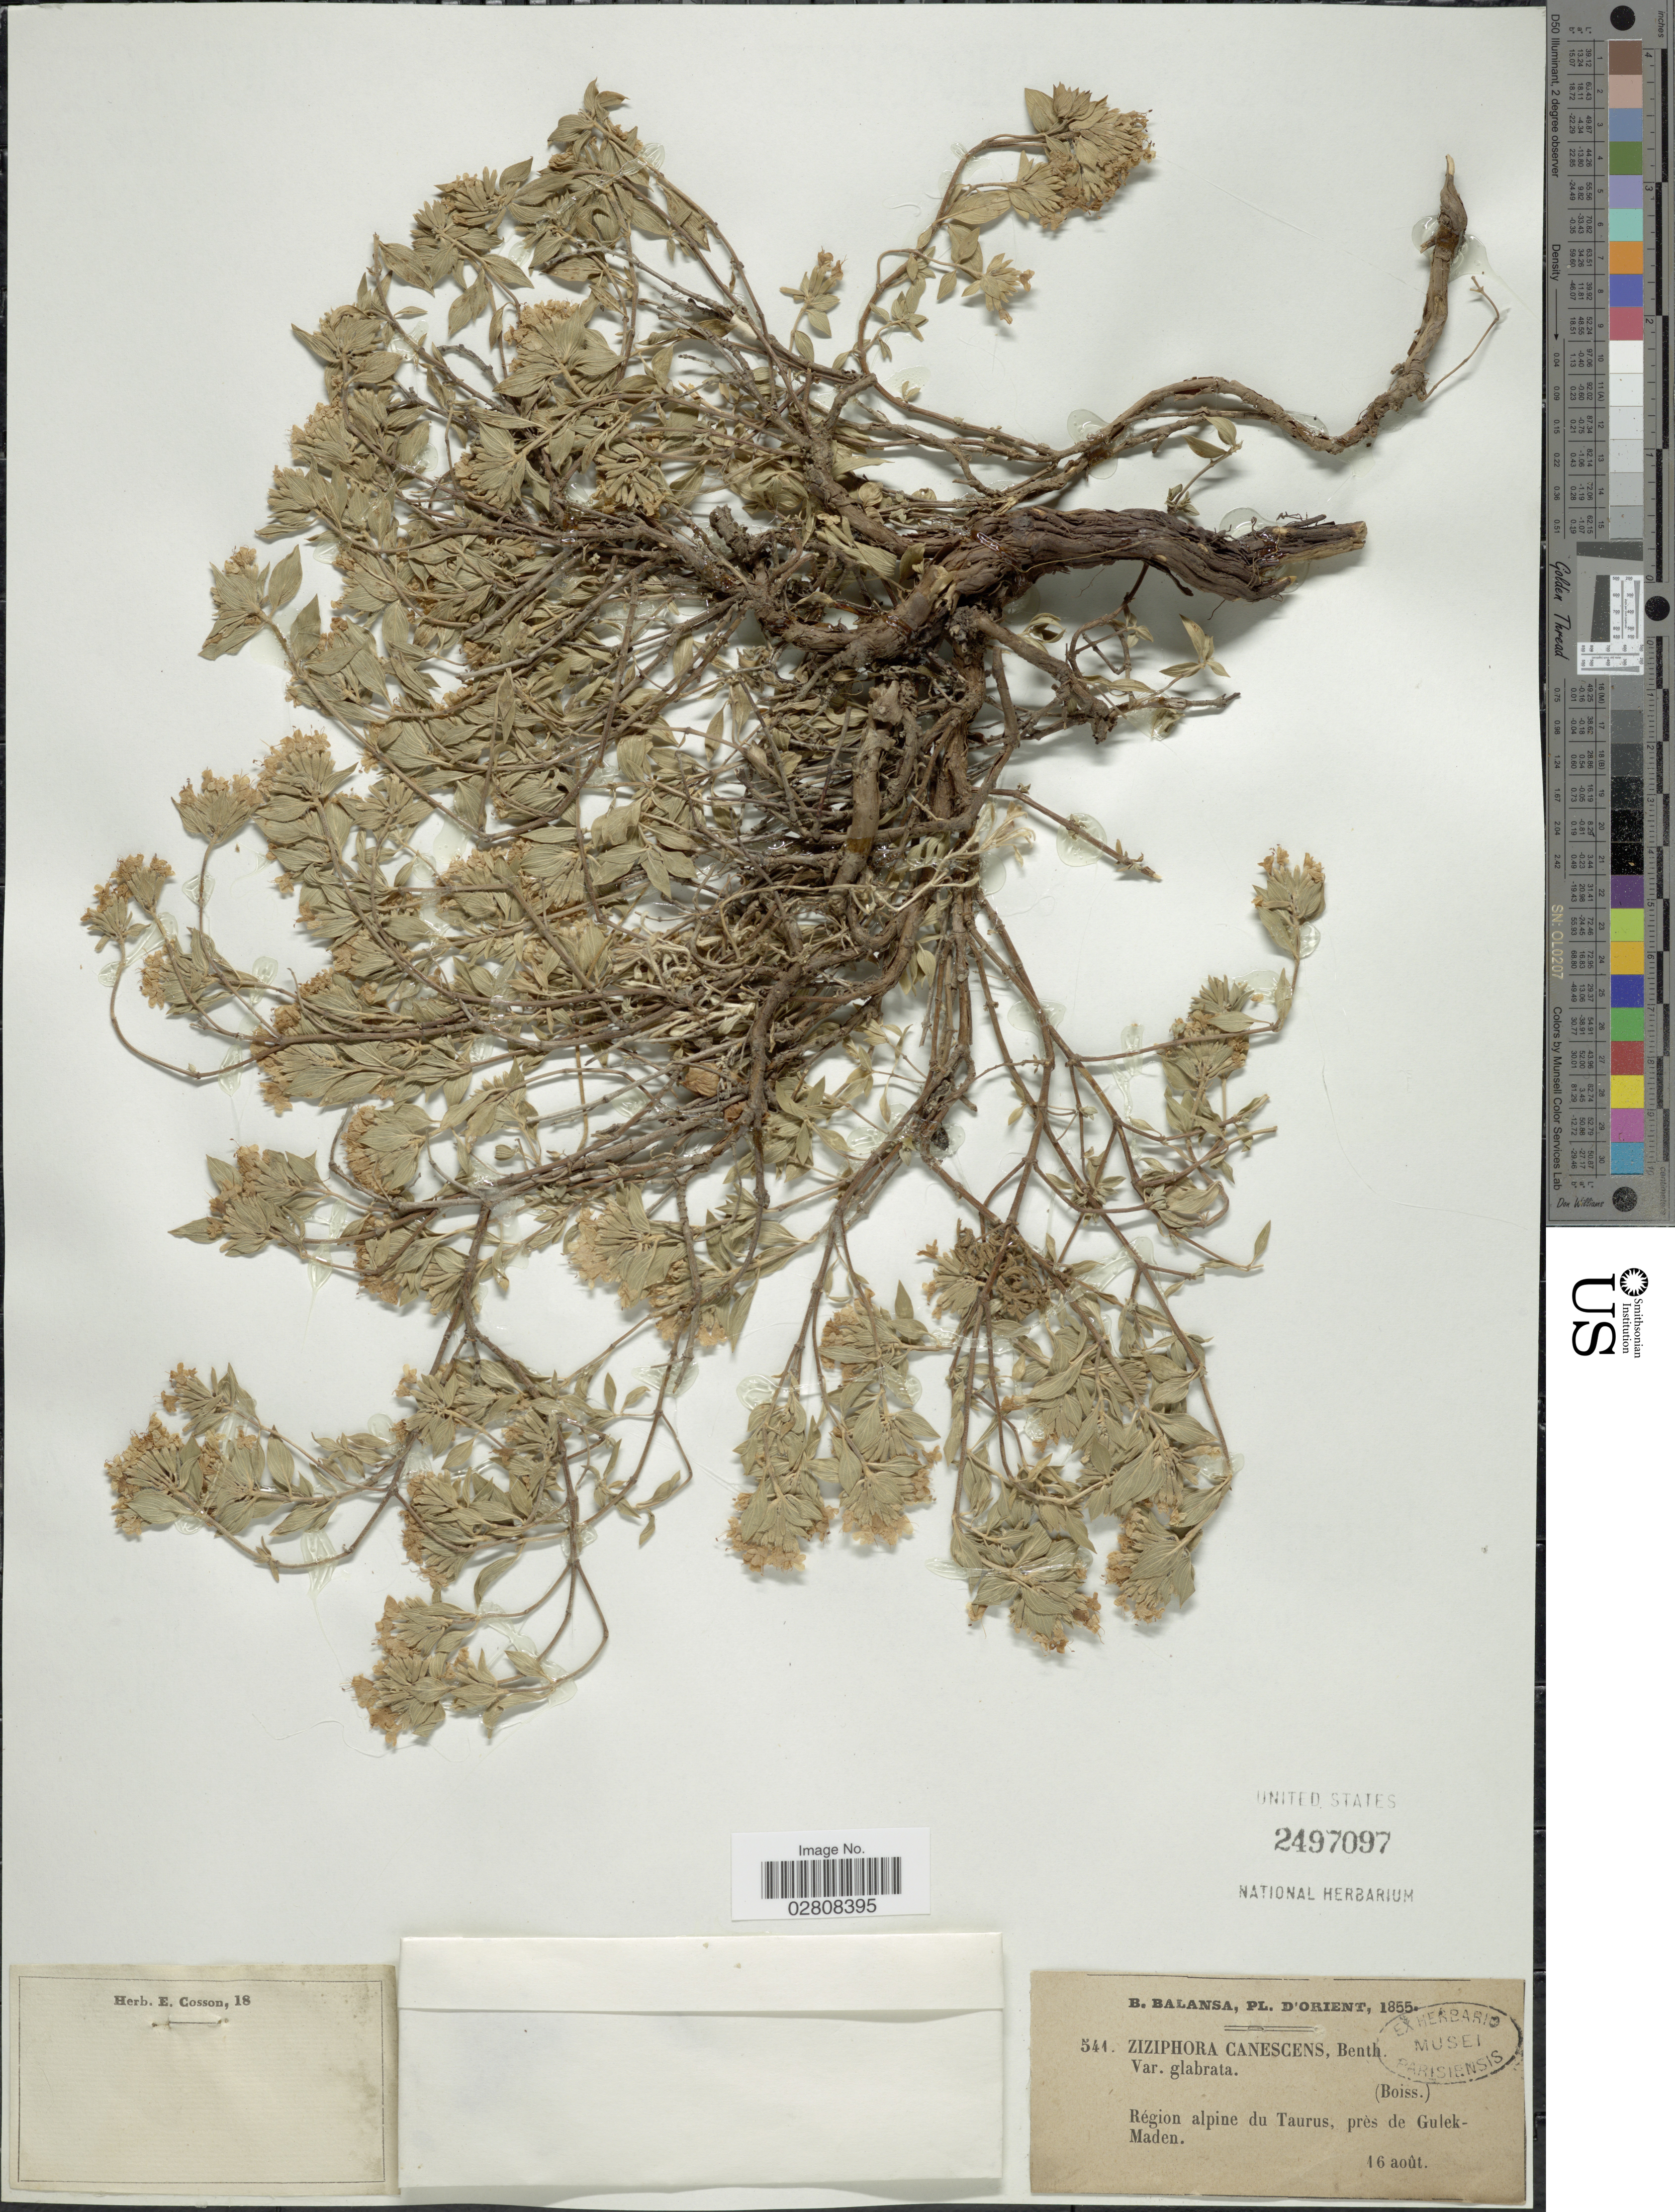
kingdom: Plantae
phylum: Tracheophyta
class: Magnoliopsida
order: Lamiales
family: Lamiaceae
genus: Ziziphora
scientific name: Ziziphora canescens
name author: Benth.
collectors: B. Balansa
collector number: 541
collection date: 1855-08-16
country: Turkey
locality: Orient. Région alpine du Taurus, près de Gulek-Maden.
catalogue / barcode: US 2497097